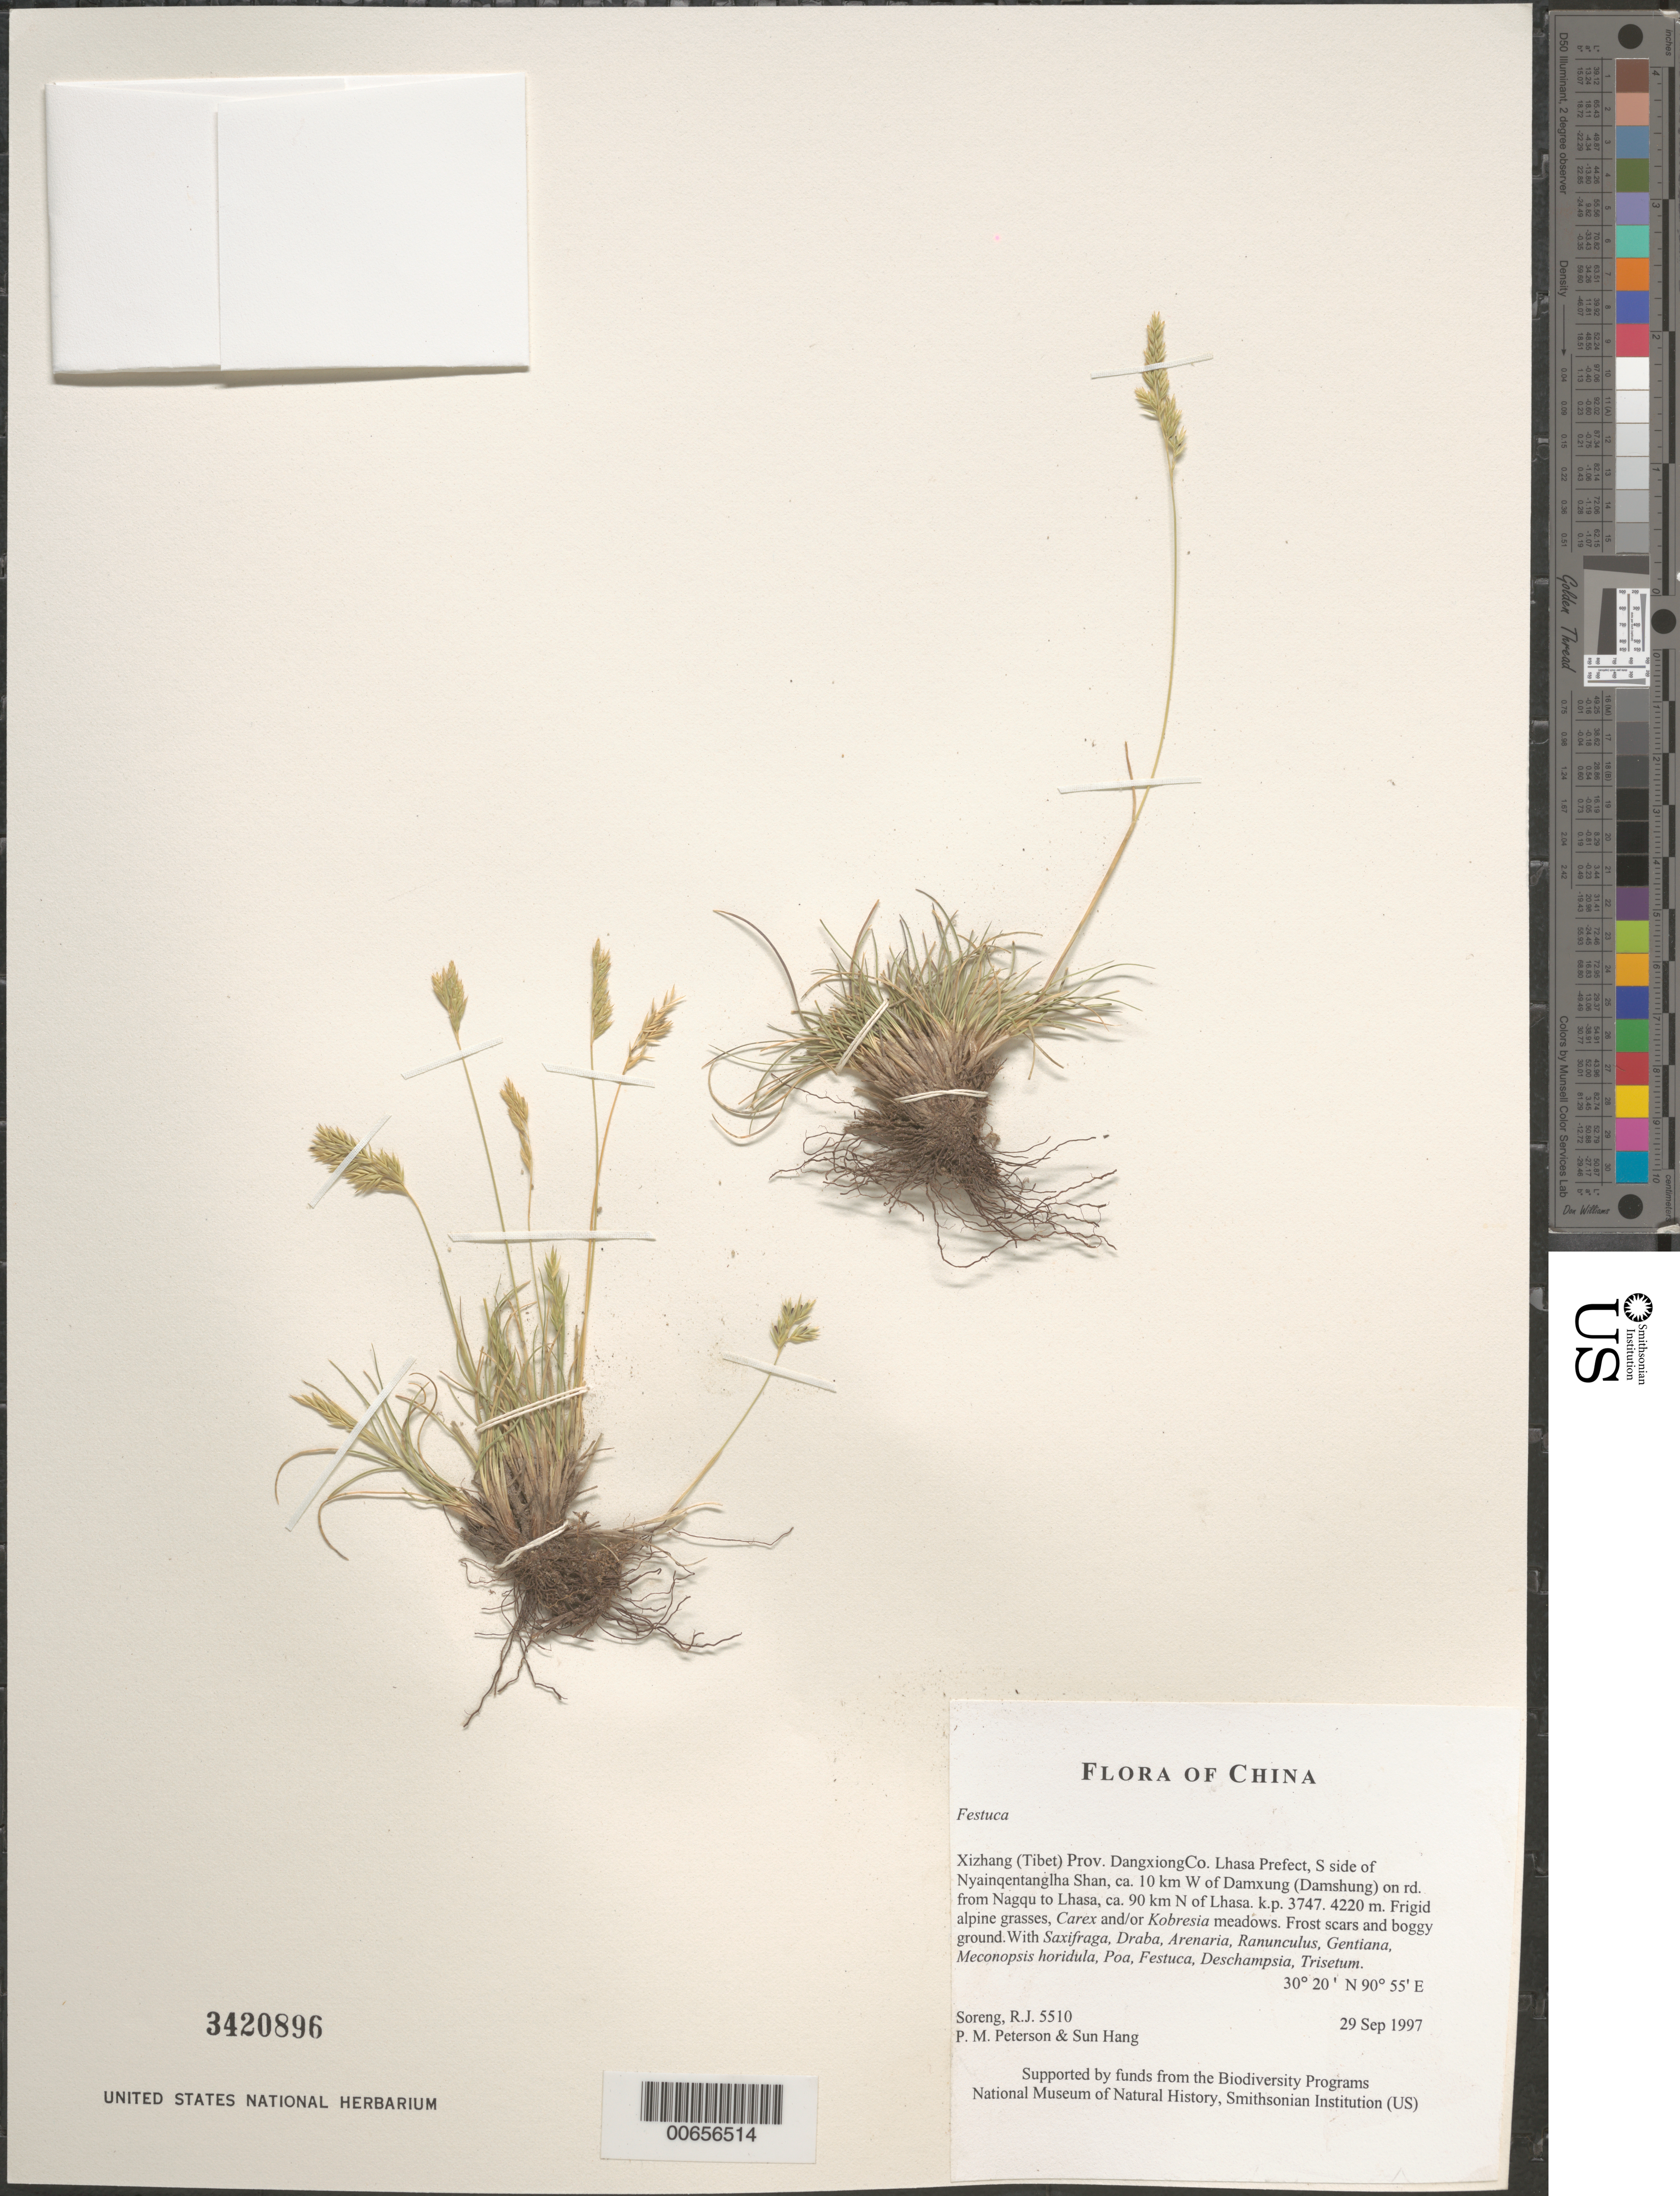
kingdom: Plantae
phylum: Tracheophyta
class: Liliopsida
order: Poales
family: Poaceae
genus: Festuca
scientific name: Festuca sp.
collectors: R. J. Soreng, P. M. Peterson & Sun Hang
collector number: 5510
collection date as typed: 29 Sep 1997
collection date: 1997-09-29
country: China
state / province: Xizang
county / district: Dangxiong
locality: Lhasa Prefect, S side of Nyainqentanglha Shan, ca. 10 km W of Damxung (Damshung) on rd. from Nagqu to Lhasa, ca. 90 km N of Lhasa. k.p. 3747.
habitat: Frigid alpine grasses, Carex and/or Kobresia meadows. Frost scars and boggy ground.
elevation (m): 4220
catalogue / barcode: US 3420896